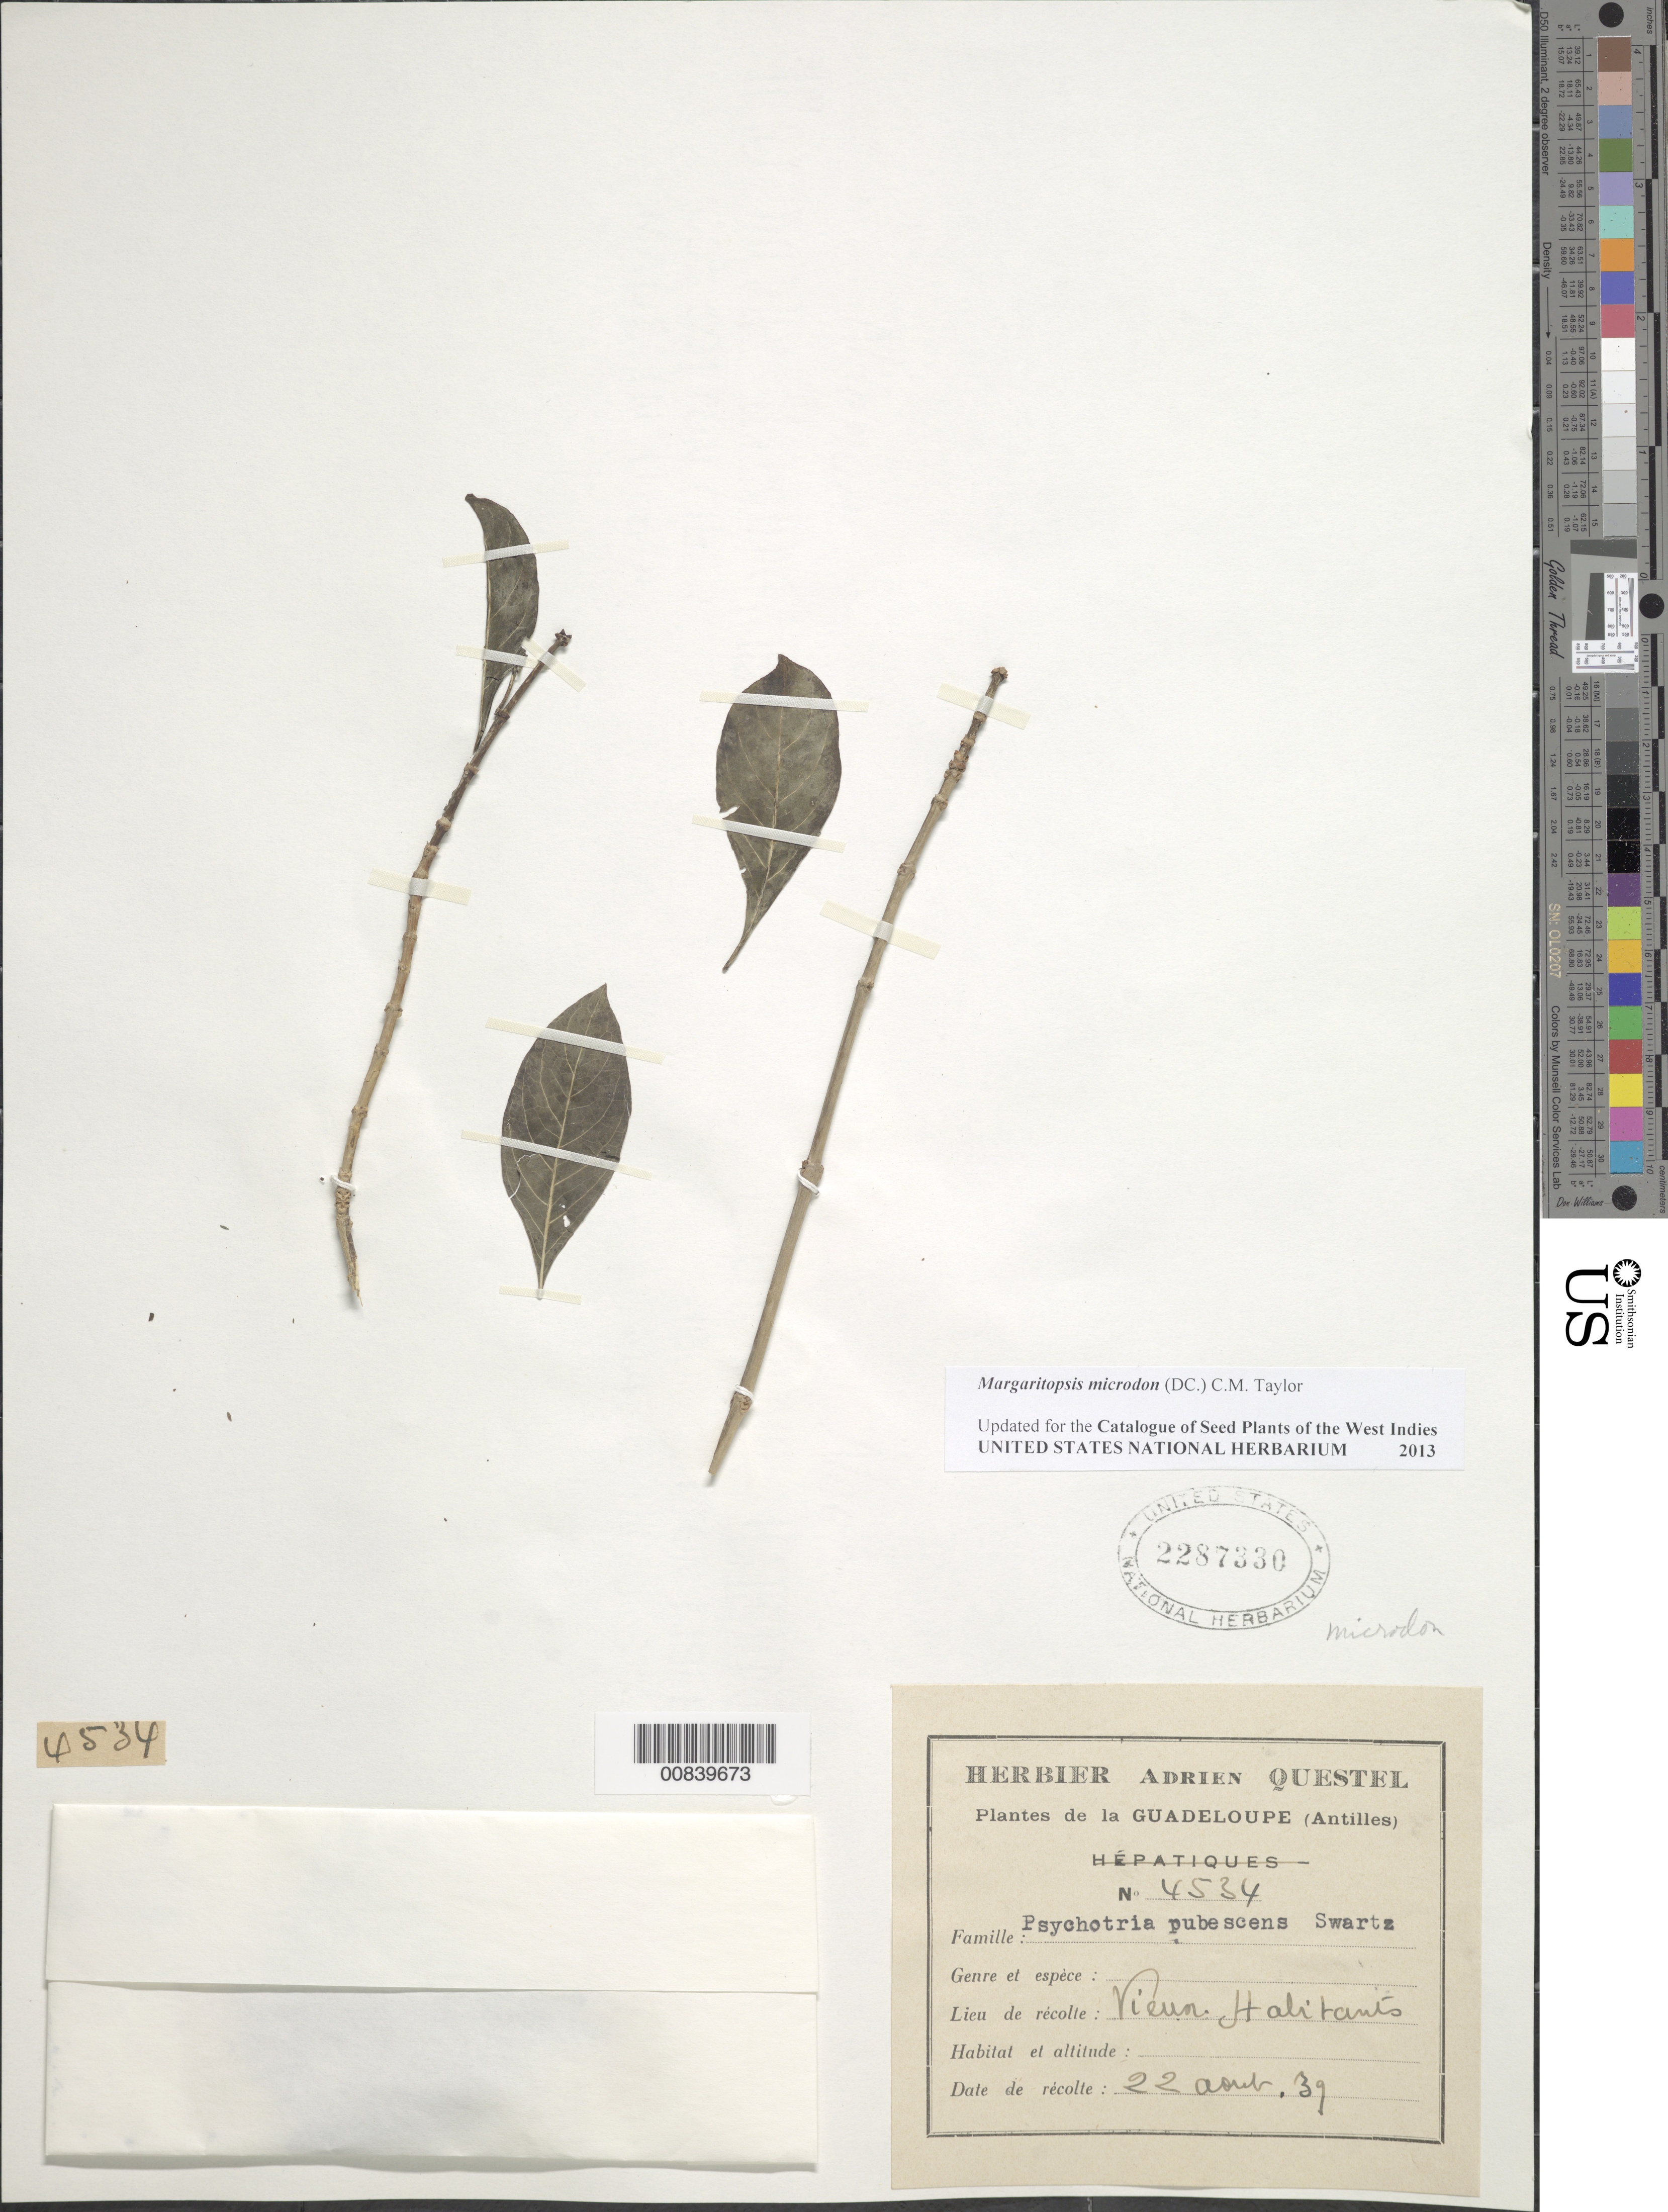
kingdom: Plantae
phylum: Tracheophyta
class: Magnoliopsida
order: Gentianales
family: Rubiaceae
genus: Margaritopsis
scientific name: Margaritopsis microdon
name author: (DC.) C.M. Taylor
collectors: A. Questel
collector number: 4534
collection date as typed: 22 Aug 1939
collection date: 1939-08-22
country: Guadeloupe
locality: Vieun Halitants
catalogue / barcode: US 2287330